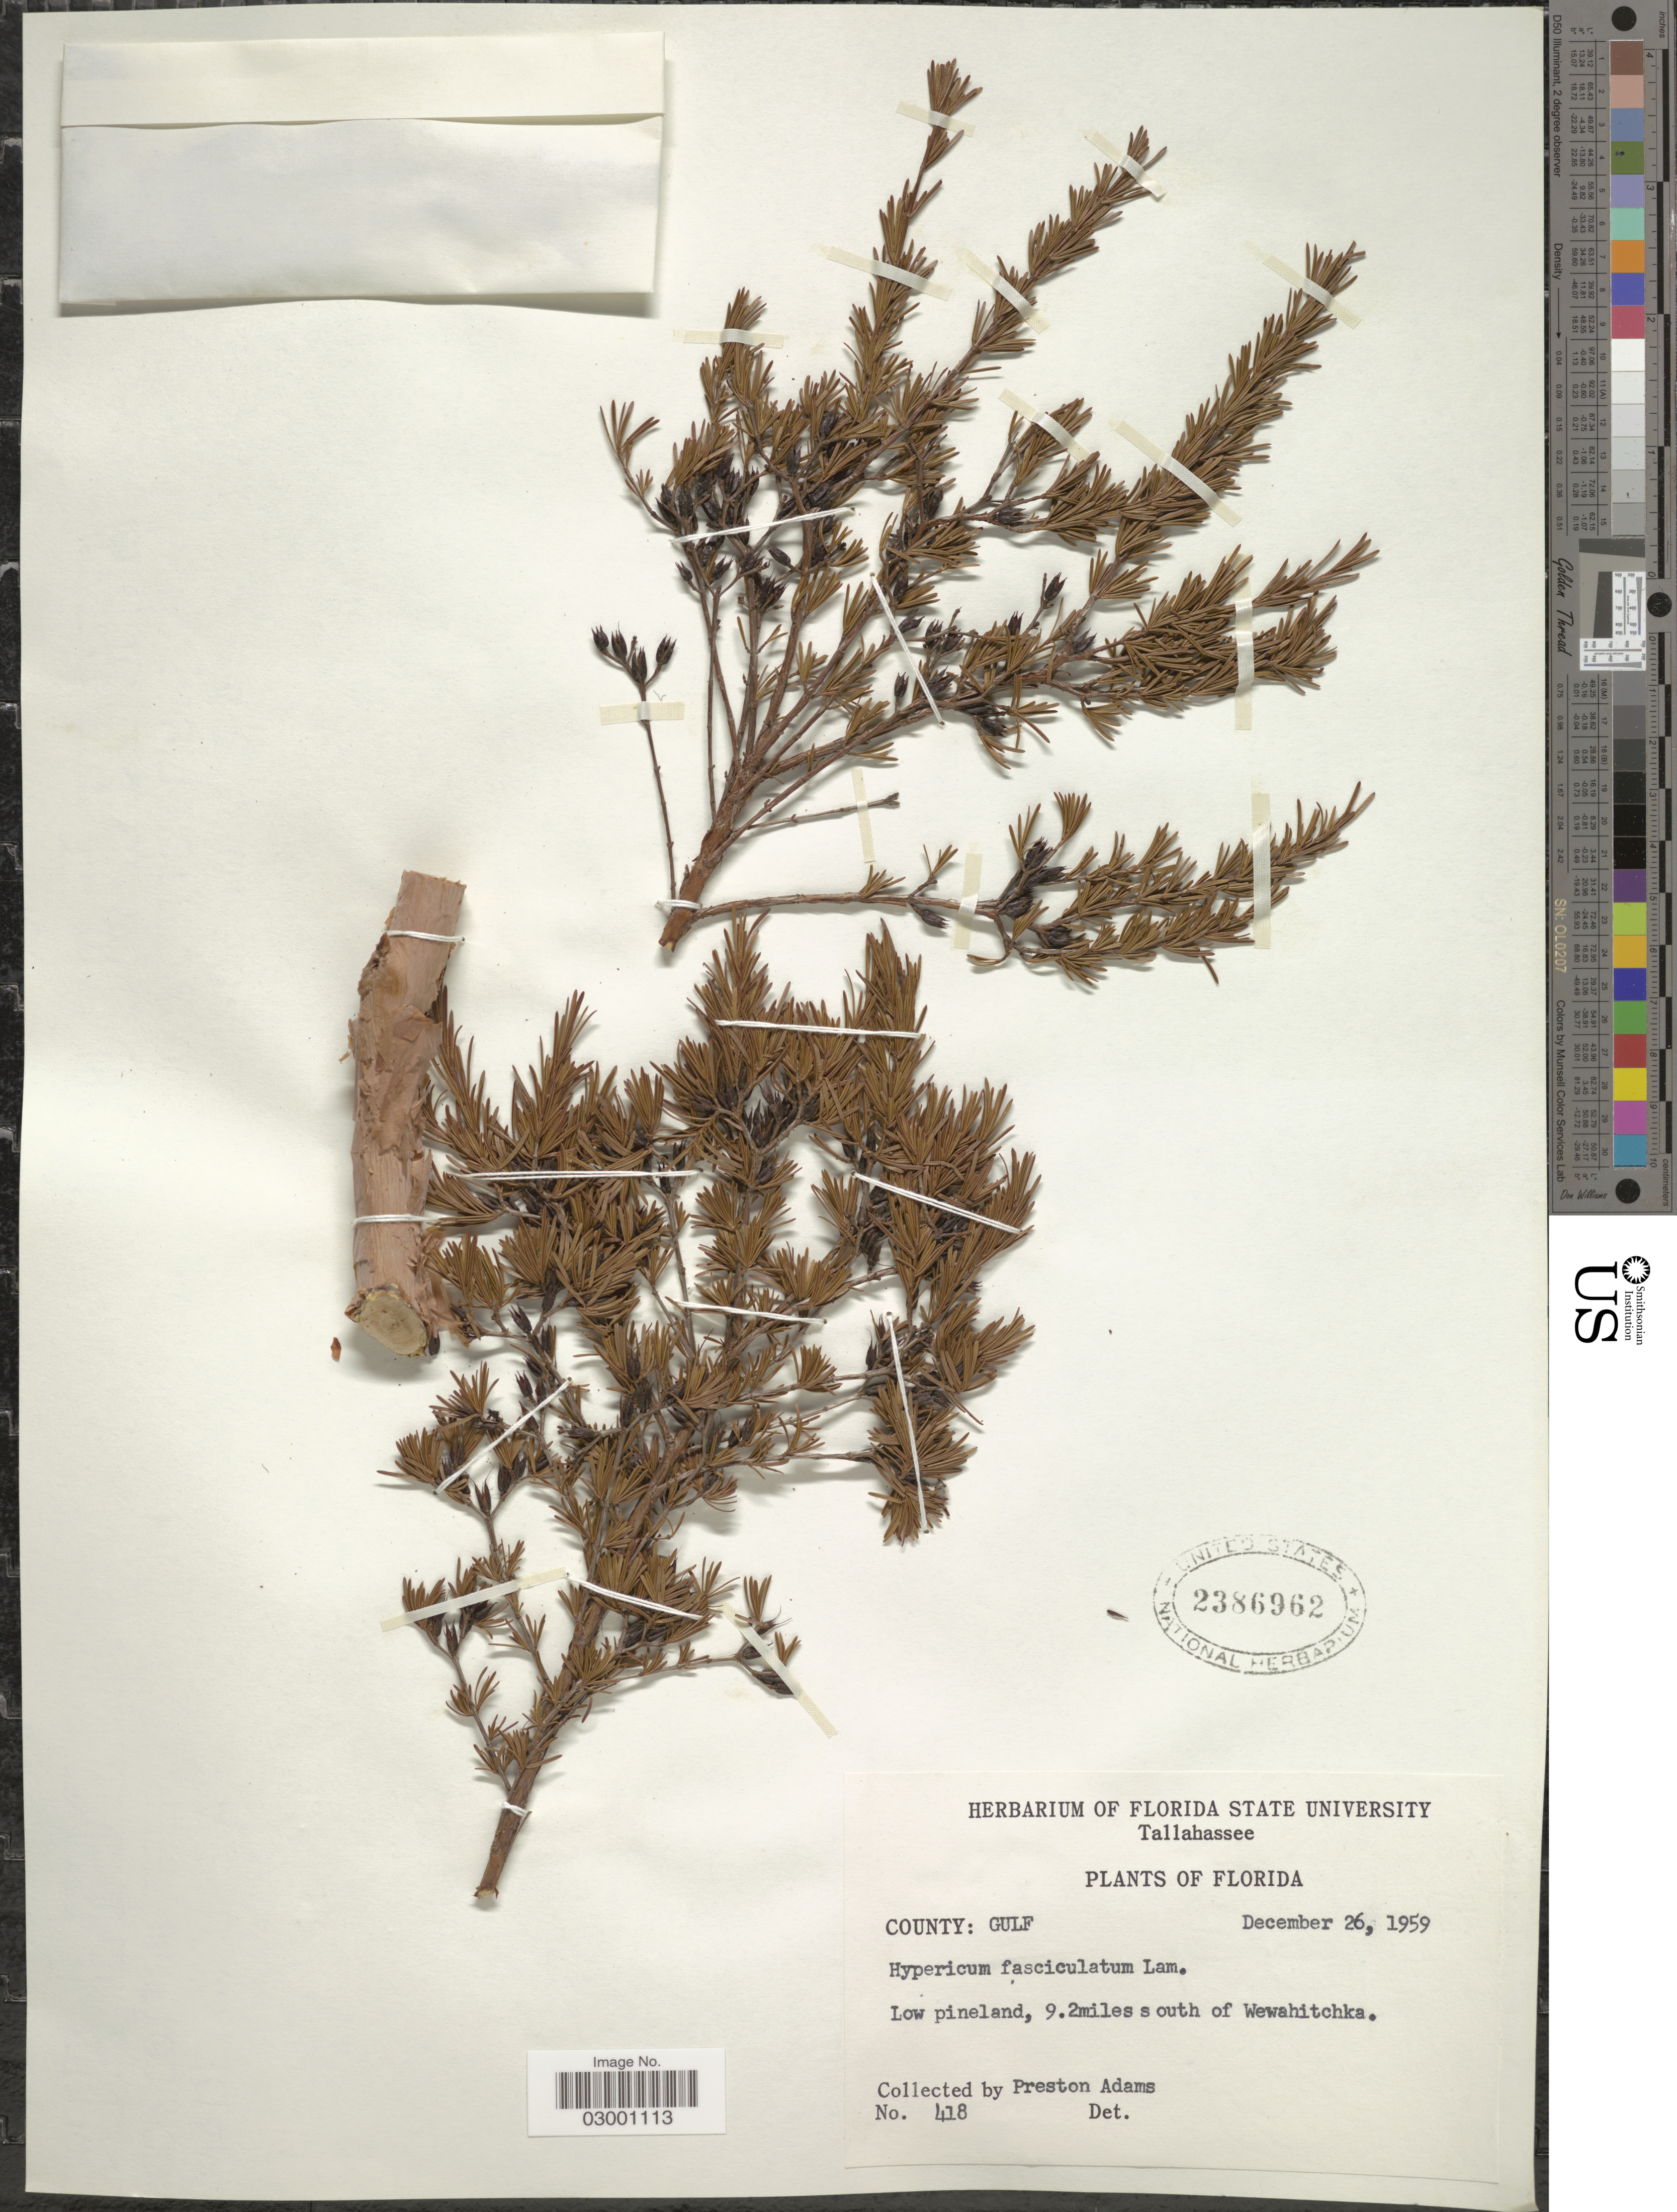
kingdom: Plantae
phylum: Tracheophyta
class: Magnoliopsida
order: Malpighiales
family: Hypericaceae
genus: Hypericum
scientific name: Hypericum fasciculatum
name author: Lam.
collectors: P. Adams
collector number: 418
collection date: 1959-12-26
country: United States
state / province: Florida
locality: County: Gulf, 9.2 miles south of Wewahitchka.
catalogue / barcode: US 2386962